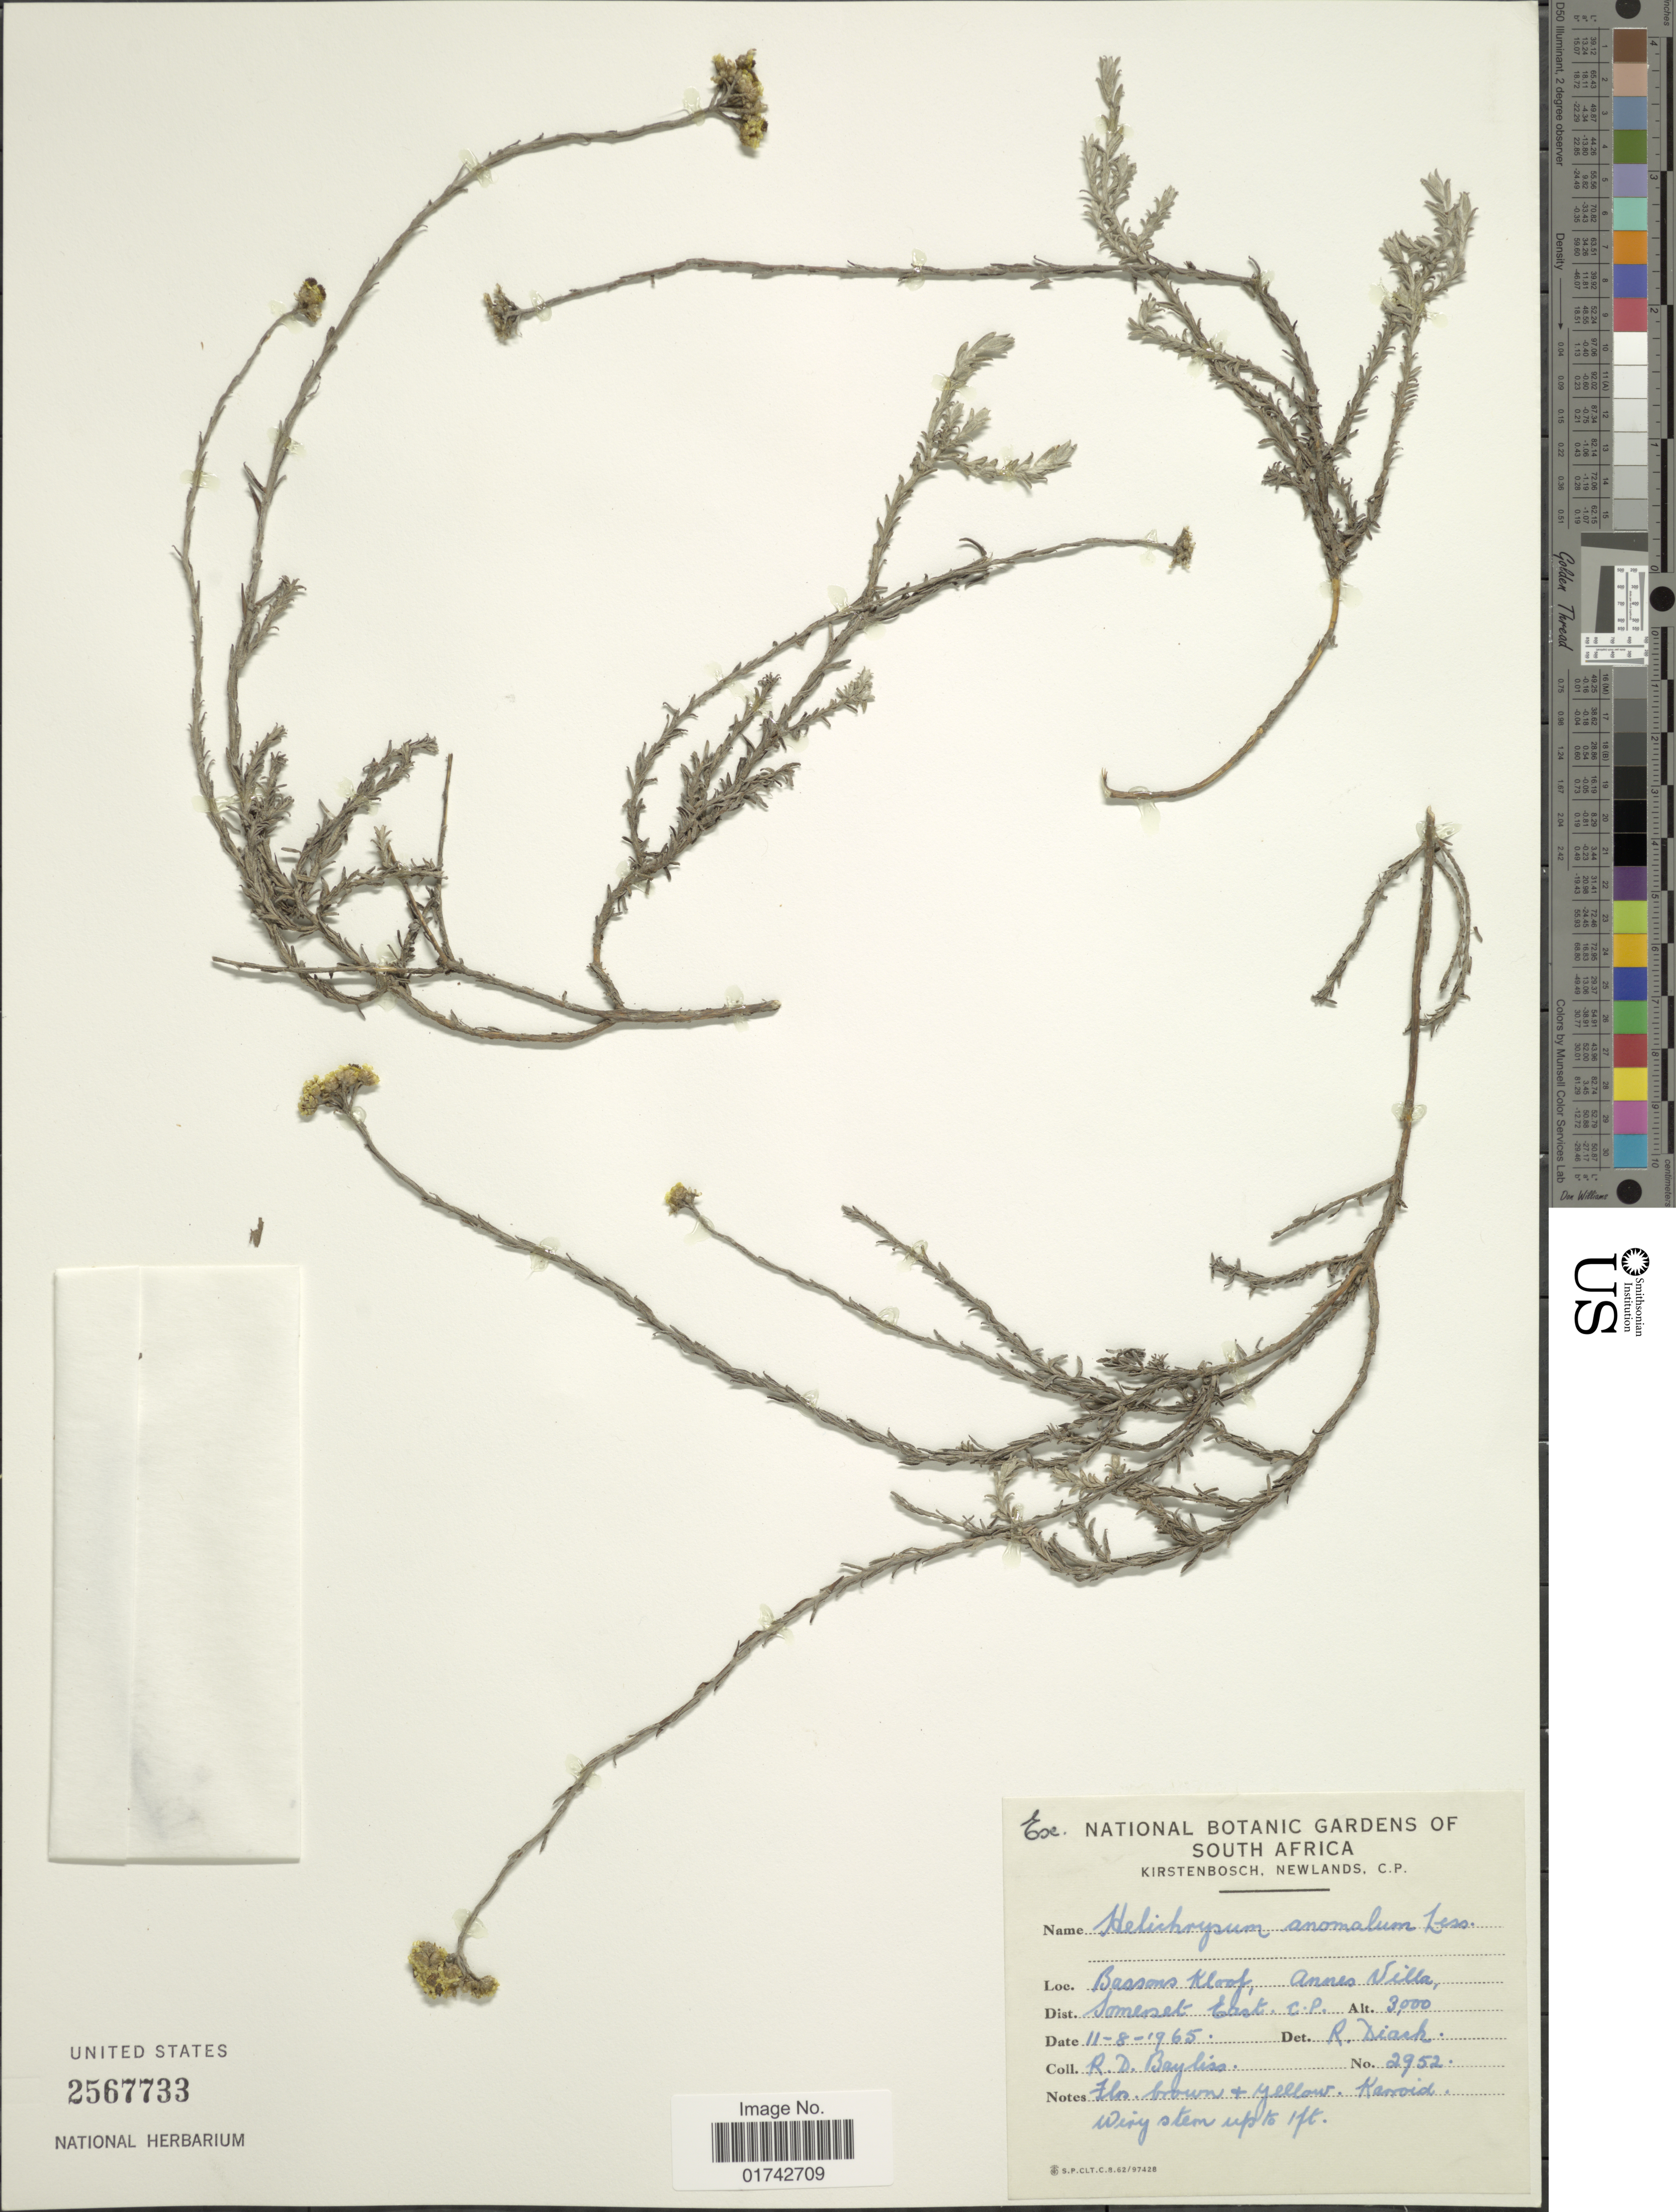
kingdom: Plantae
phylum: Tracheophyta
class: Magnoliopsida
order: Asterales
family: Asteraceae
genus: Helichrysum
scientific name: Helichrysum anomalum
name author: Less.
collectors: R. Bayliss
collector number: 2952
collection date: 1965-08-11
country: South Africa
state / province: Eastern Cape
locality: Bassons Kloof, Annes Villa, Dist. Somerset East. C. P.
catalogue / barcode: US 2567733